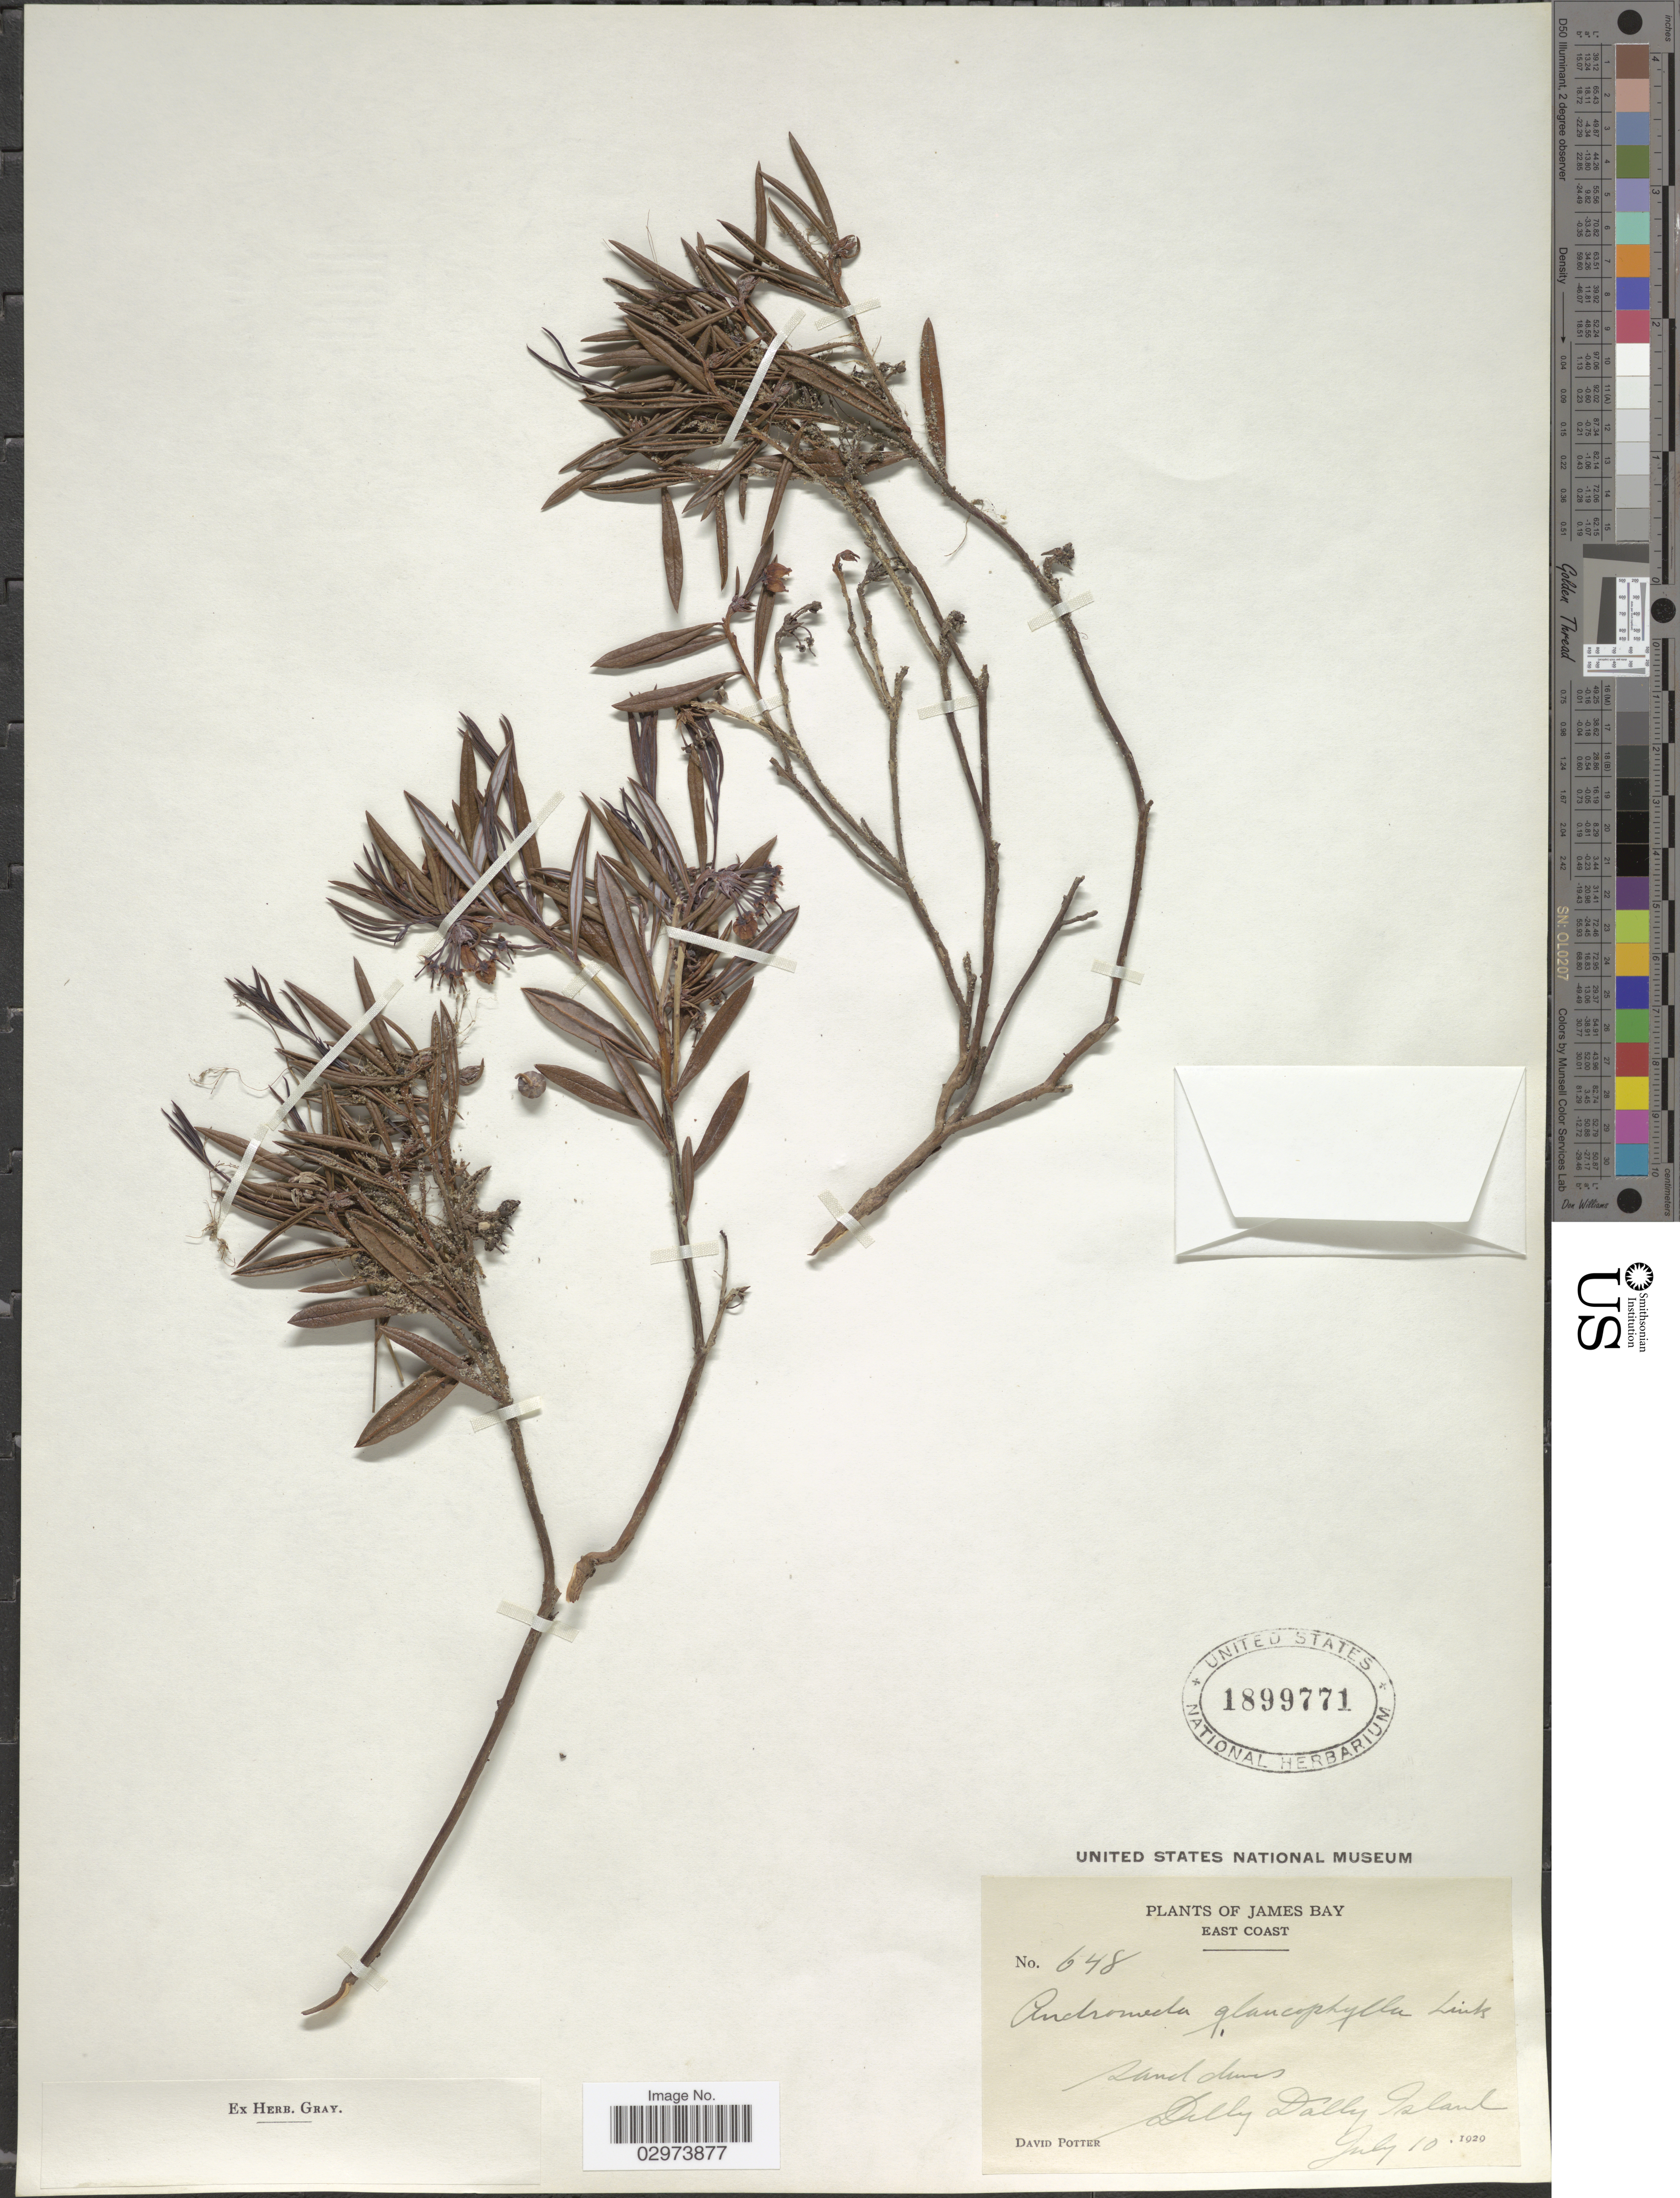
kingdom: Plantae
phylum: Tracheophyta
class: Magnoliopsida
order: Ericales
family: Ericaceae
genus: Andromeda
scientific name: Andromeda polifolia var. latifolia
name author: Aiton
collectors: D. Potter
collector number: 648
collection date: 1929-07-10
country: Canada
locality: James Bay. East Coast. Sand dunes, Dilly Dally Island.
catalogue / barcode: US 1899771